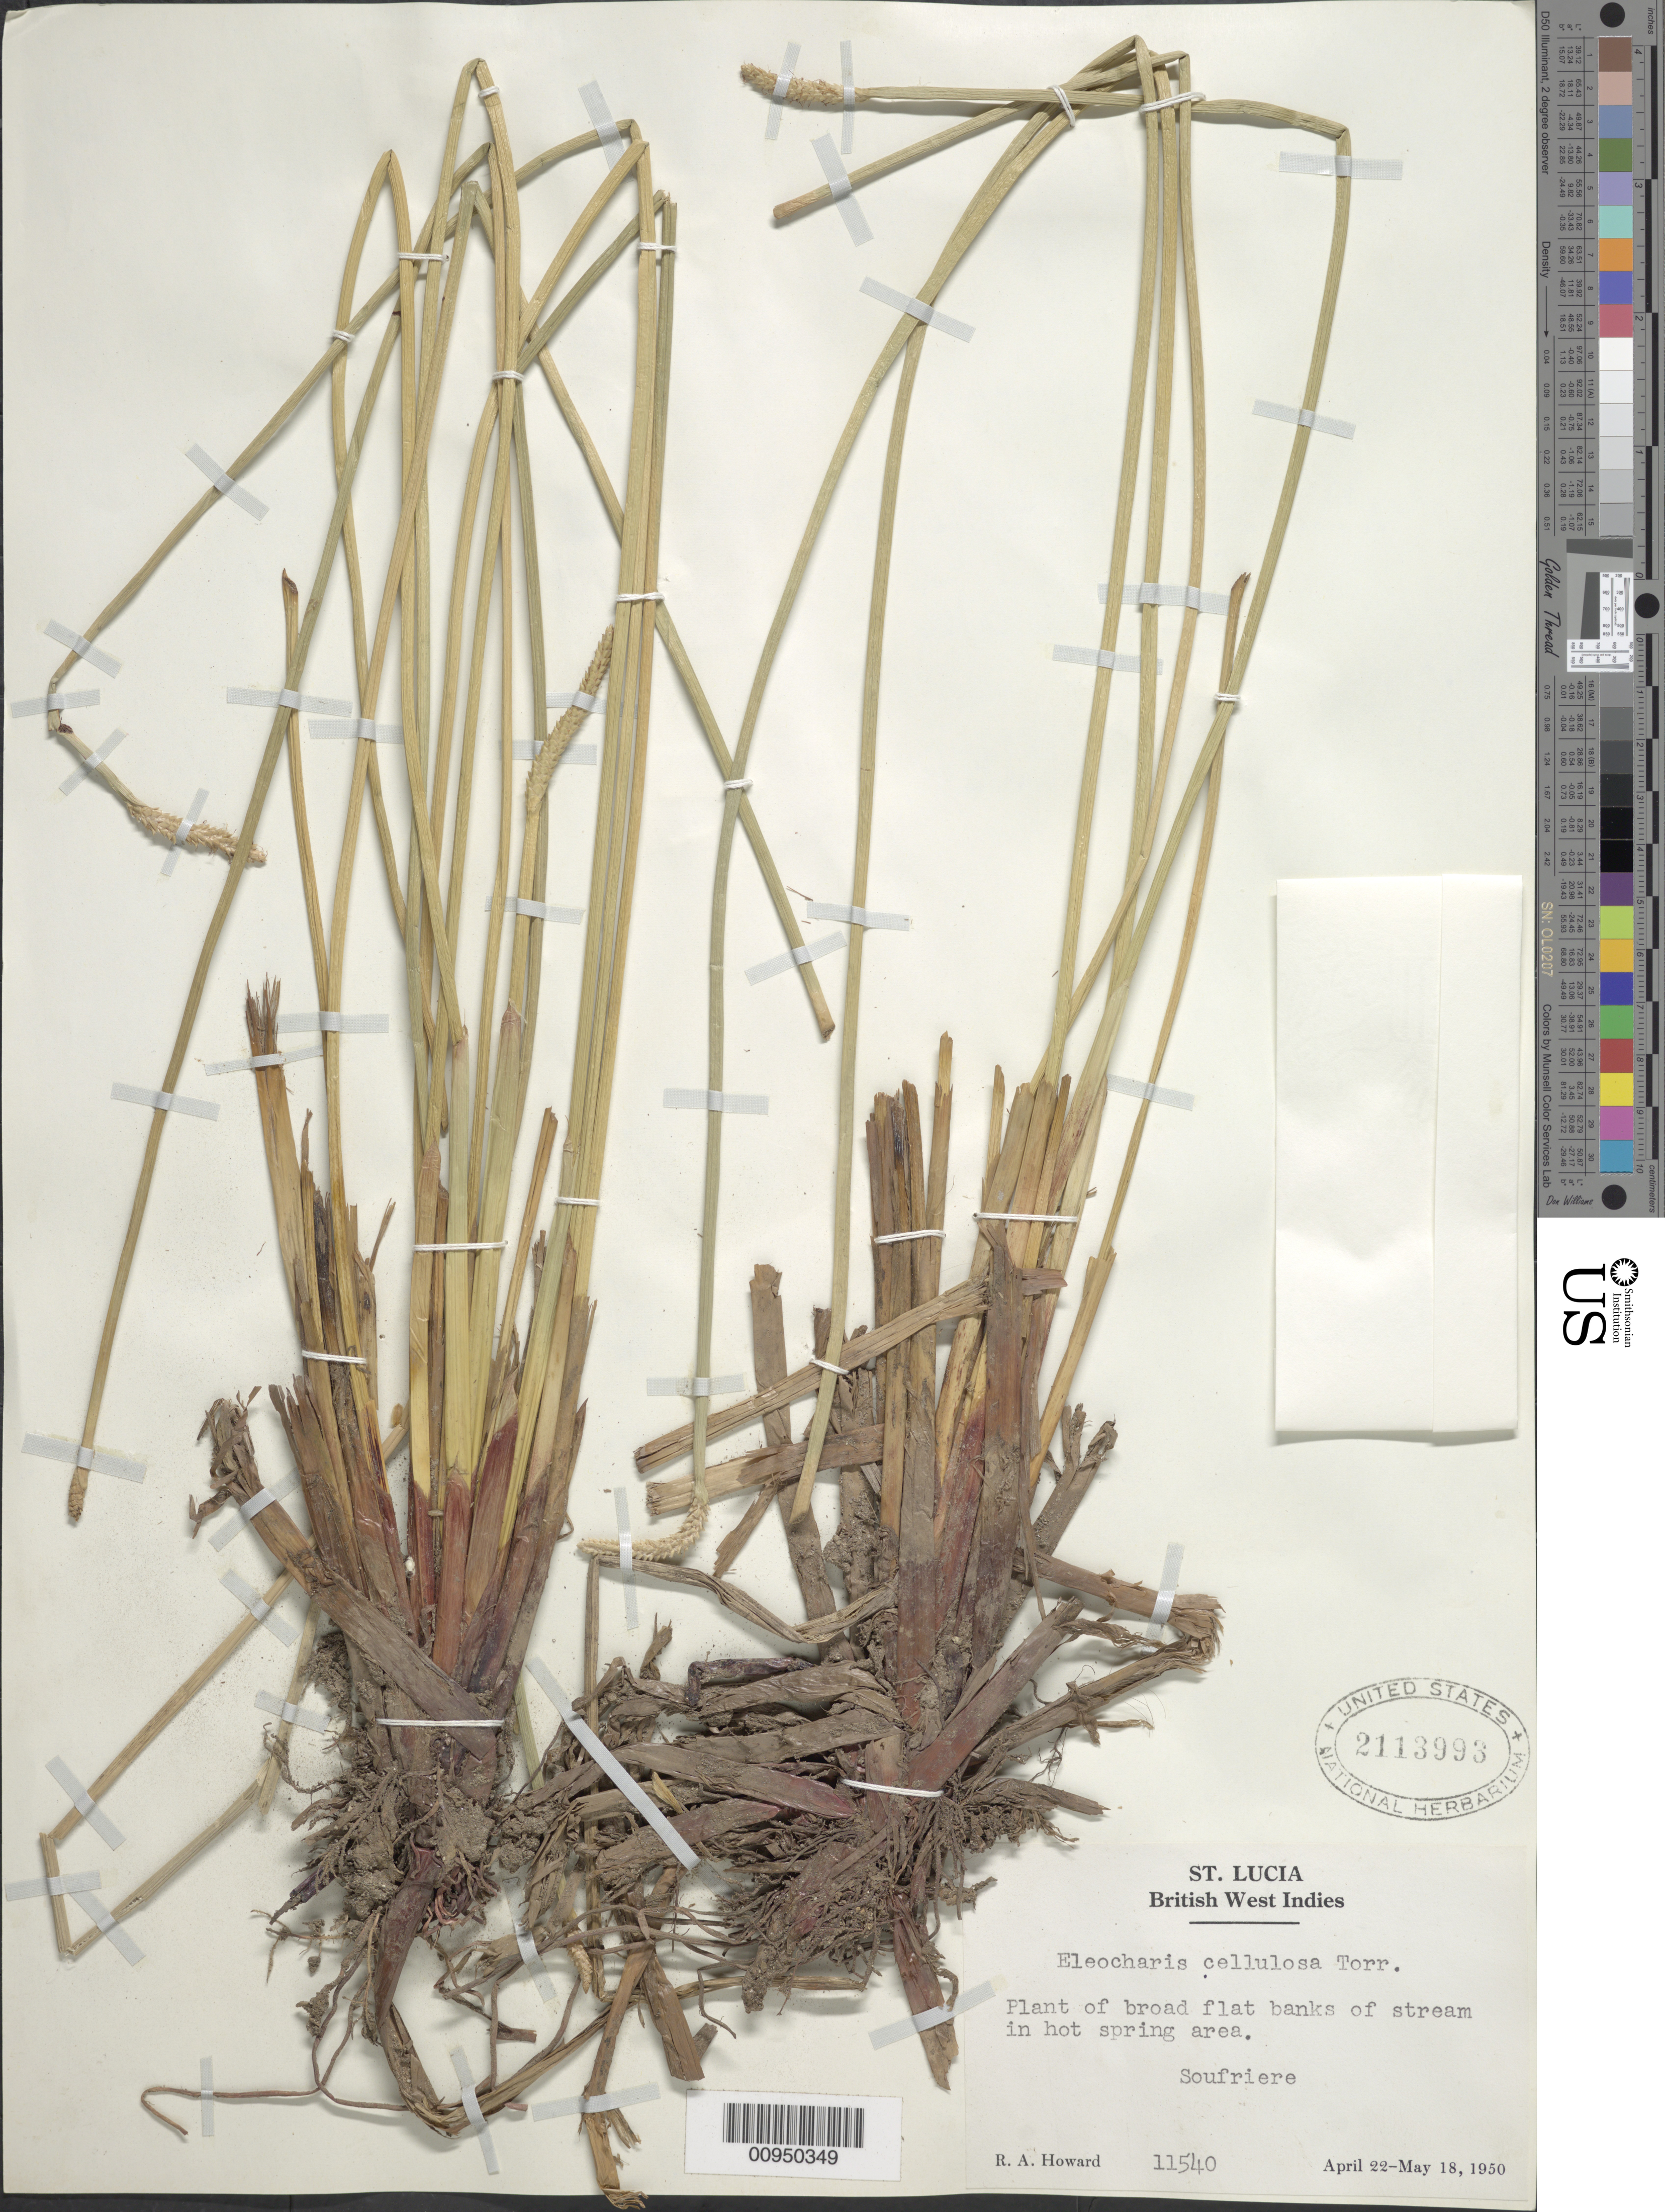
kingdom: Plantae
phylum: Tracheophyta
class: Liliopsida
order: Poales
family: Cyperaceae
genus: Eleocharis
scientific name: Eleocharis cellulosa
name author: Torr.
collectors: R. A. Howard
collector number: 11540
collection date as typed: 22 Apr 1950 to 18 May 1950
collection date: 1950-04-22/1950-05-18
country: St. Lucia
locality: Soufriere, in hot spring area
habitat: Broad flat banks of stream in hot spring area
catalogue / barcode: US 2113993